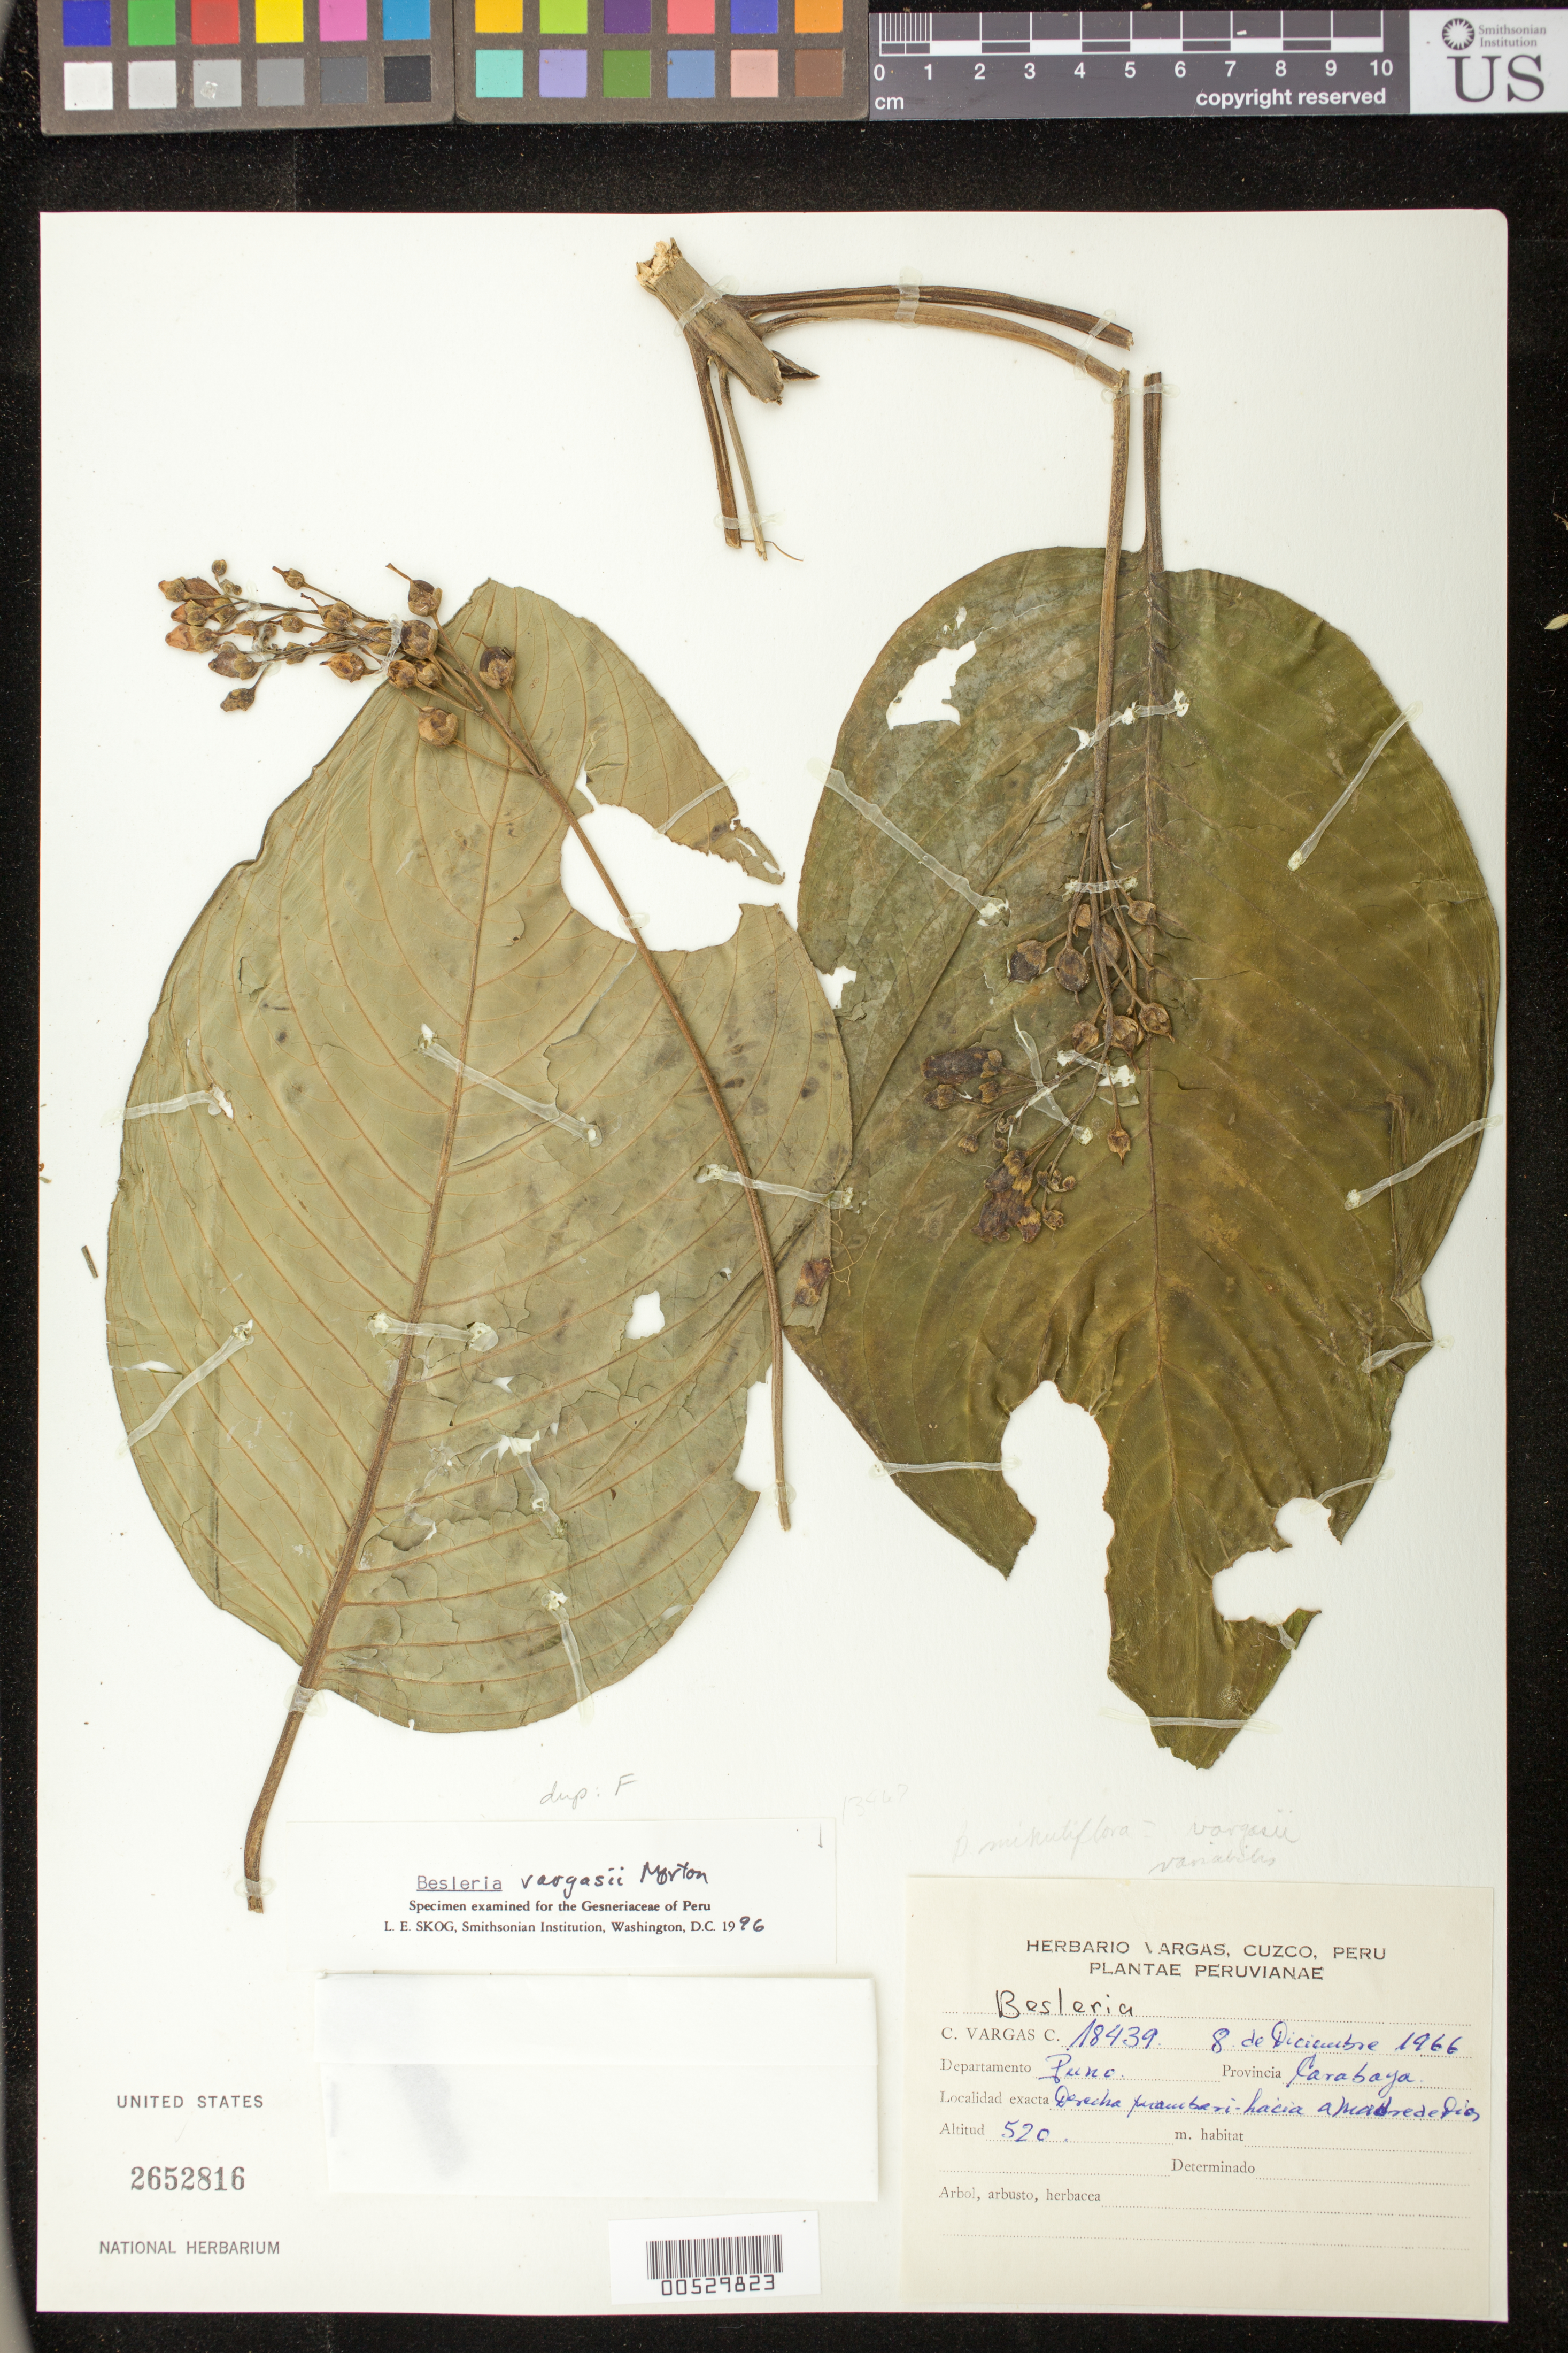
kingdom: Plantae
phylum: Tracheophyta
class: Magnoliopsida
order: Lamiales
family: Gesneriaceae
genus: Besleria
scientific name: Besleria vargasii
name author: C.V. Morton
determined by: Skog, Laurence E.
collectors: C. Vargas C.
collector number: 18439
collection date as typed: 08 Dec 1966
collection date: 1966-12-08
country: Peru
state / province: Puno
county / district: Carabaya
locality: Prov. Carabaya; Derecha pirambari - hacia a Madre de Dios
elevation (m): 520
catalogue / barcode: US 2652816